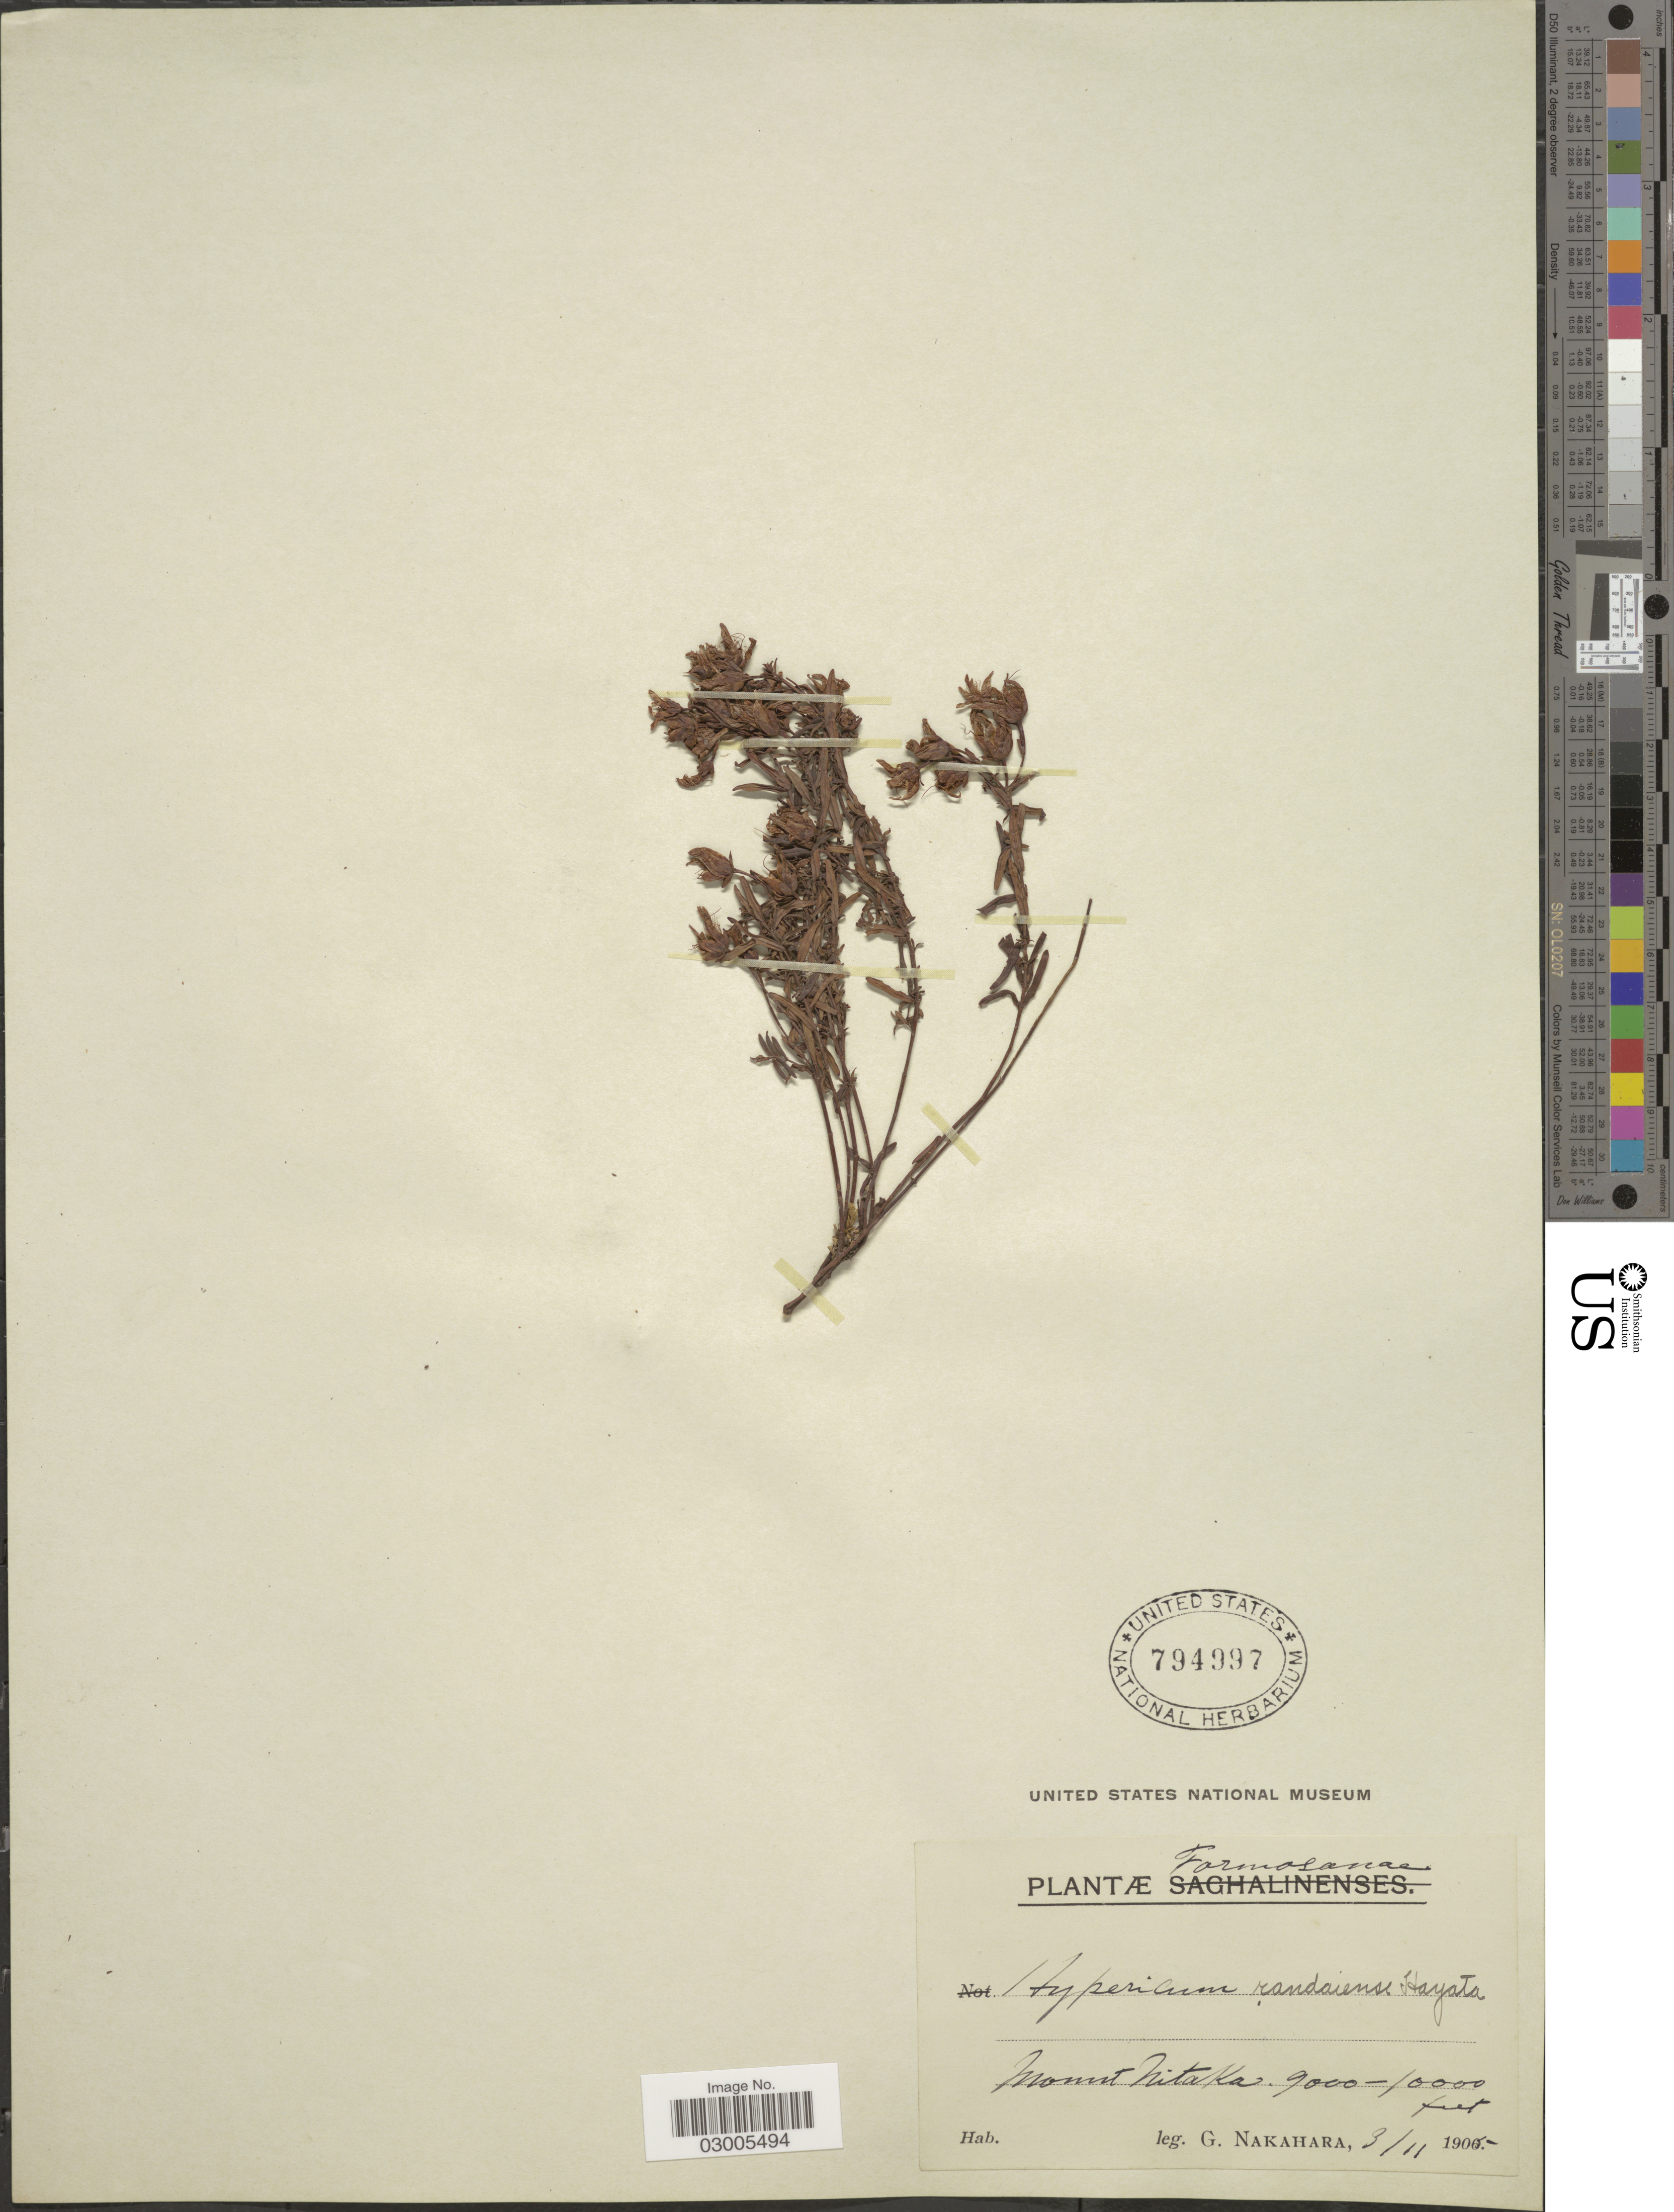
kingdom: Plantae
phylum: Tracheophyta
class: Magnoliopsida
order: Malpighiales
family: Hypericaceae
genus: Hypericum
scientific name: Hypericum randaiense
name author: Hayata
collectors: G. Nakahara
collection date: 1905-11-03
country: Taiwan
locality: Formosanae. Mount Nitaka.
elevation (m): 2743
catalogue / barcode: US 794997